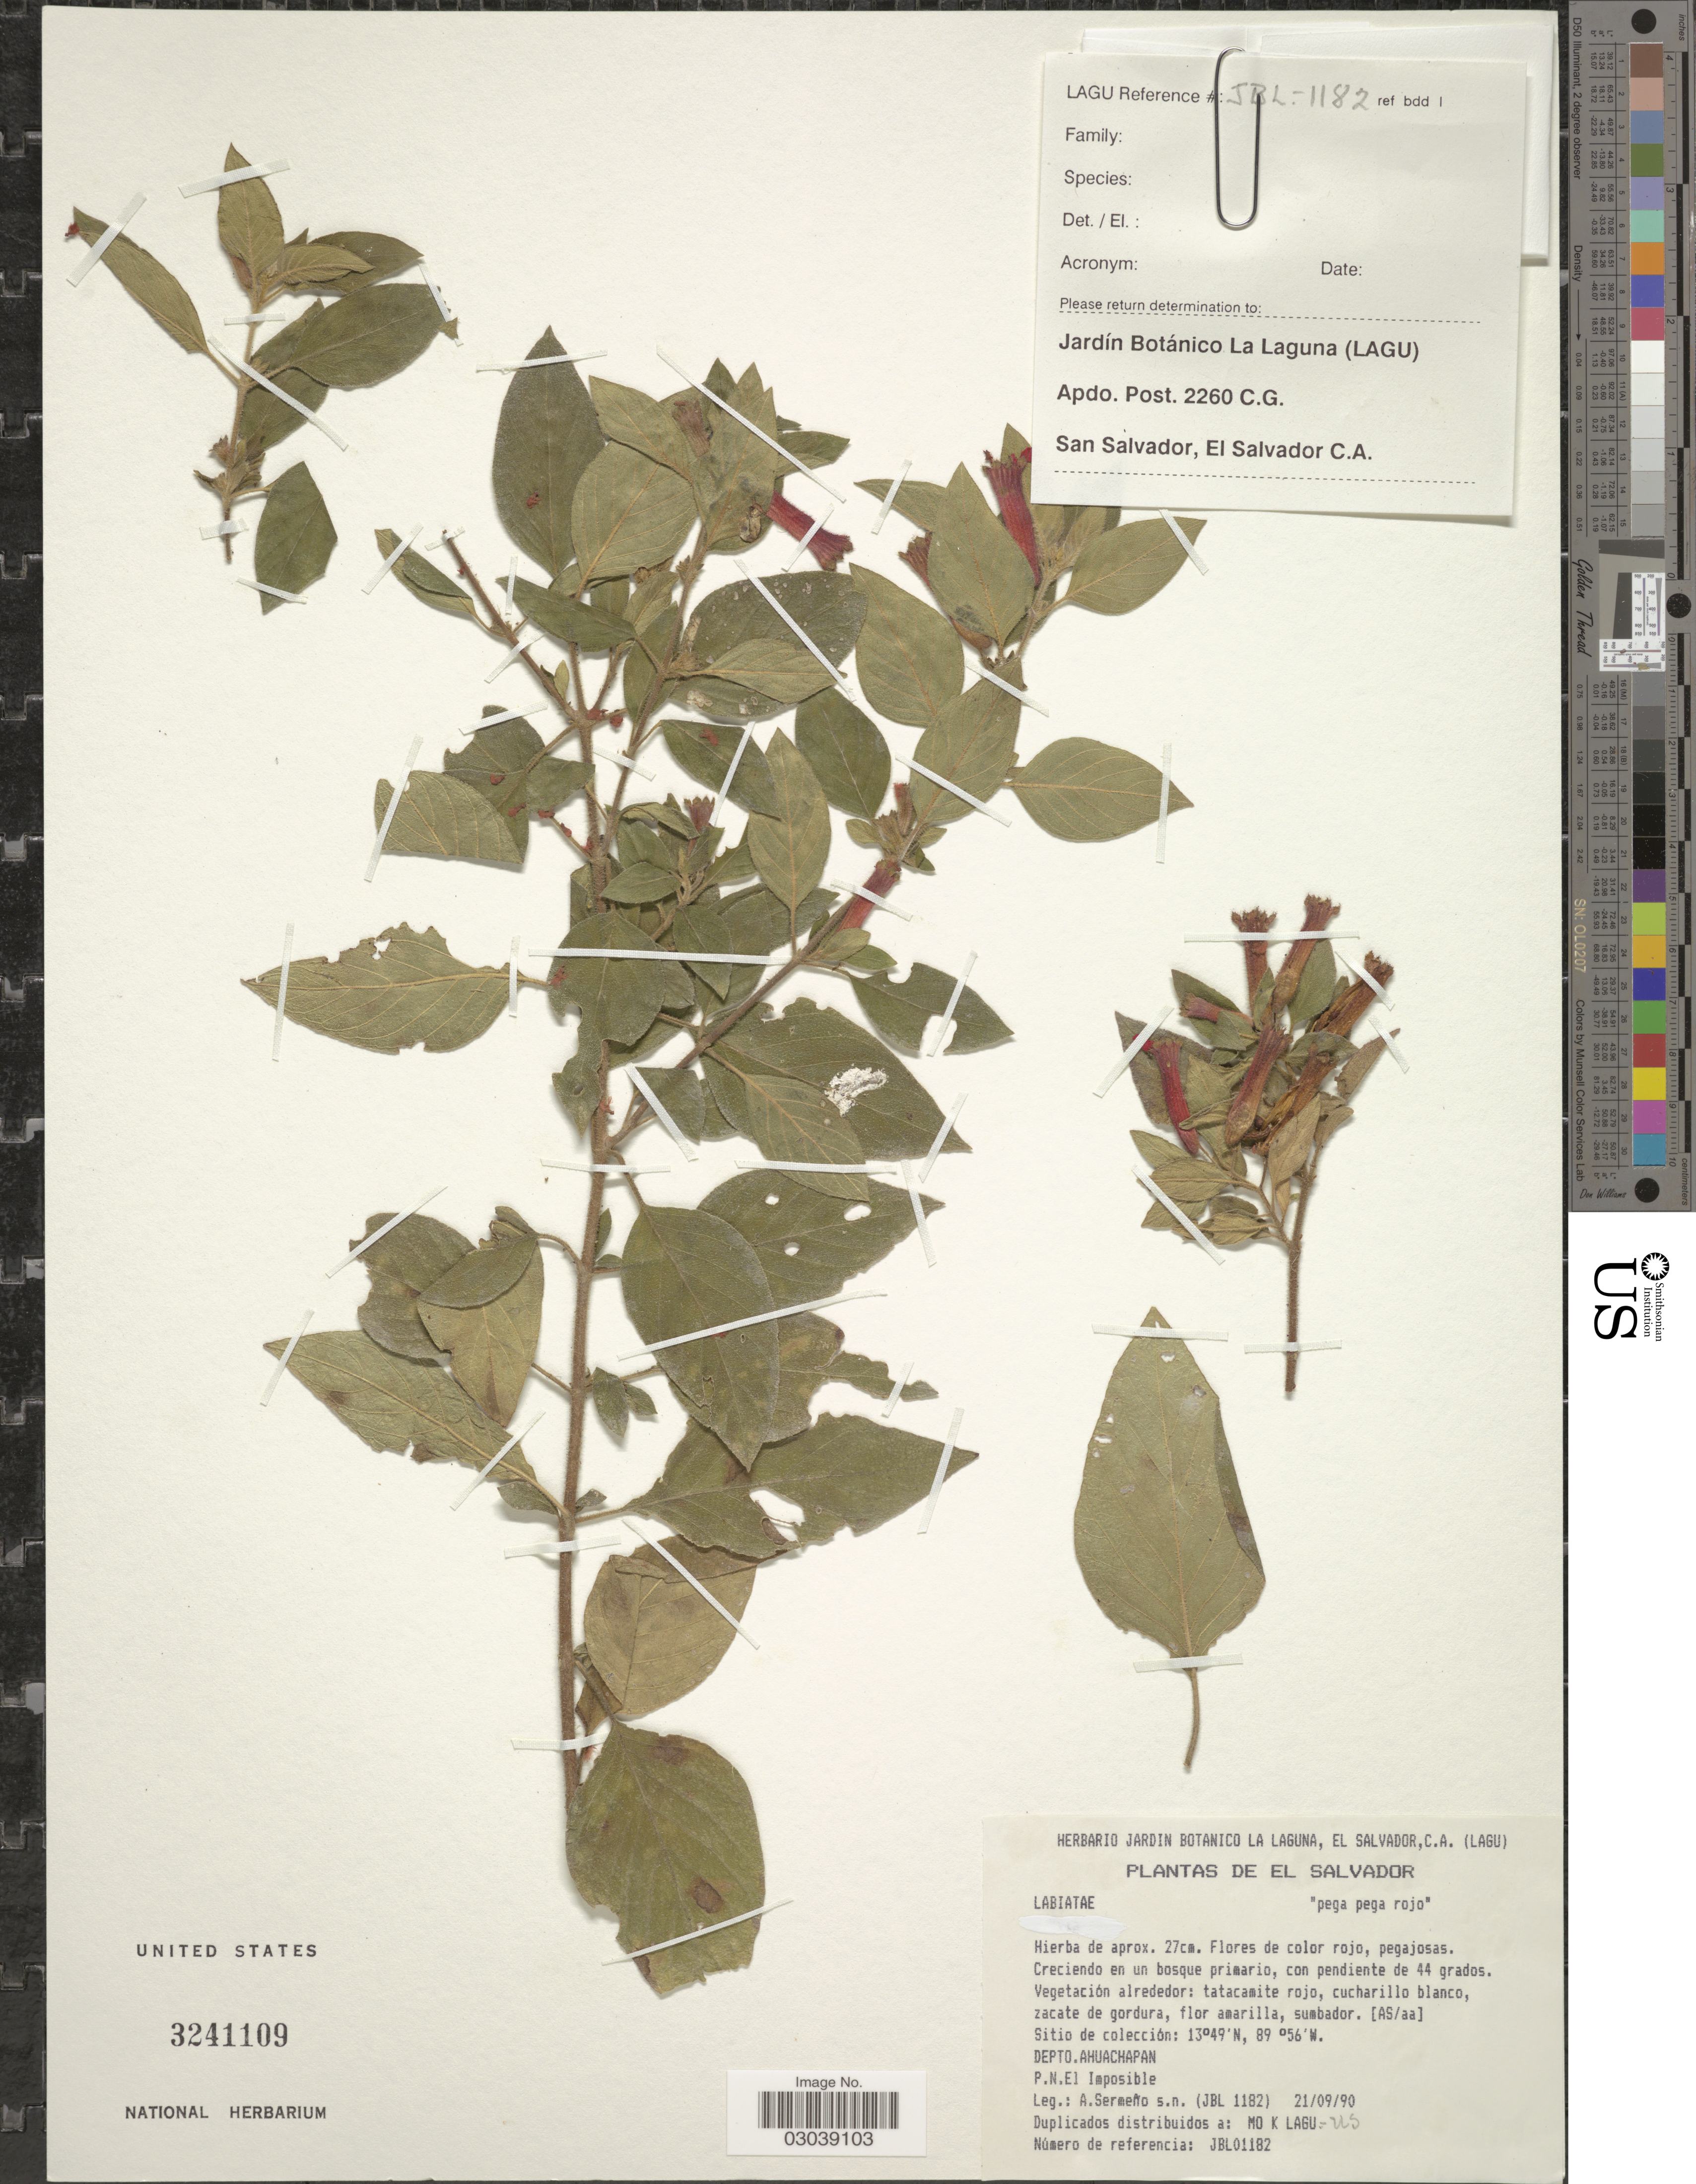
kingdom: Plantae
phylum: Tracheophyta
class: Magnoliopsida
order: Myrtales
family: Lythraceae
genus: Cuphea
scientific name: Cuphea sp.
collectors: A. Sermeno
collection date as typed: Transcribed d/m/y: 21/9/90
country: El Salvador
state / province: Ahuachapan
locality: Depto. Ahuachapan. P.N. El Imposible.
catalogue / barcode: US 3241109